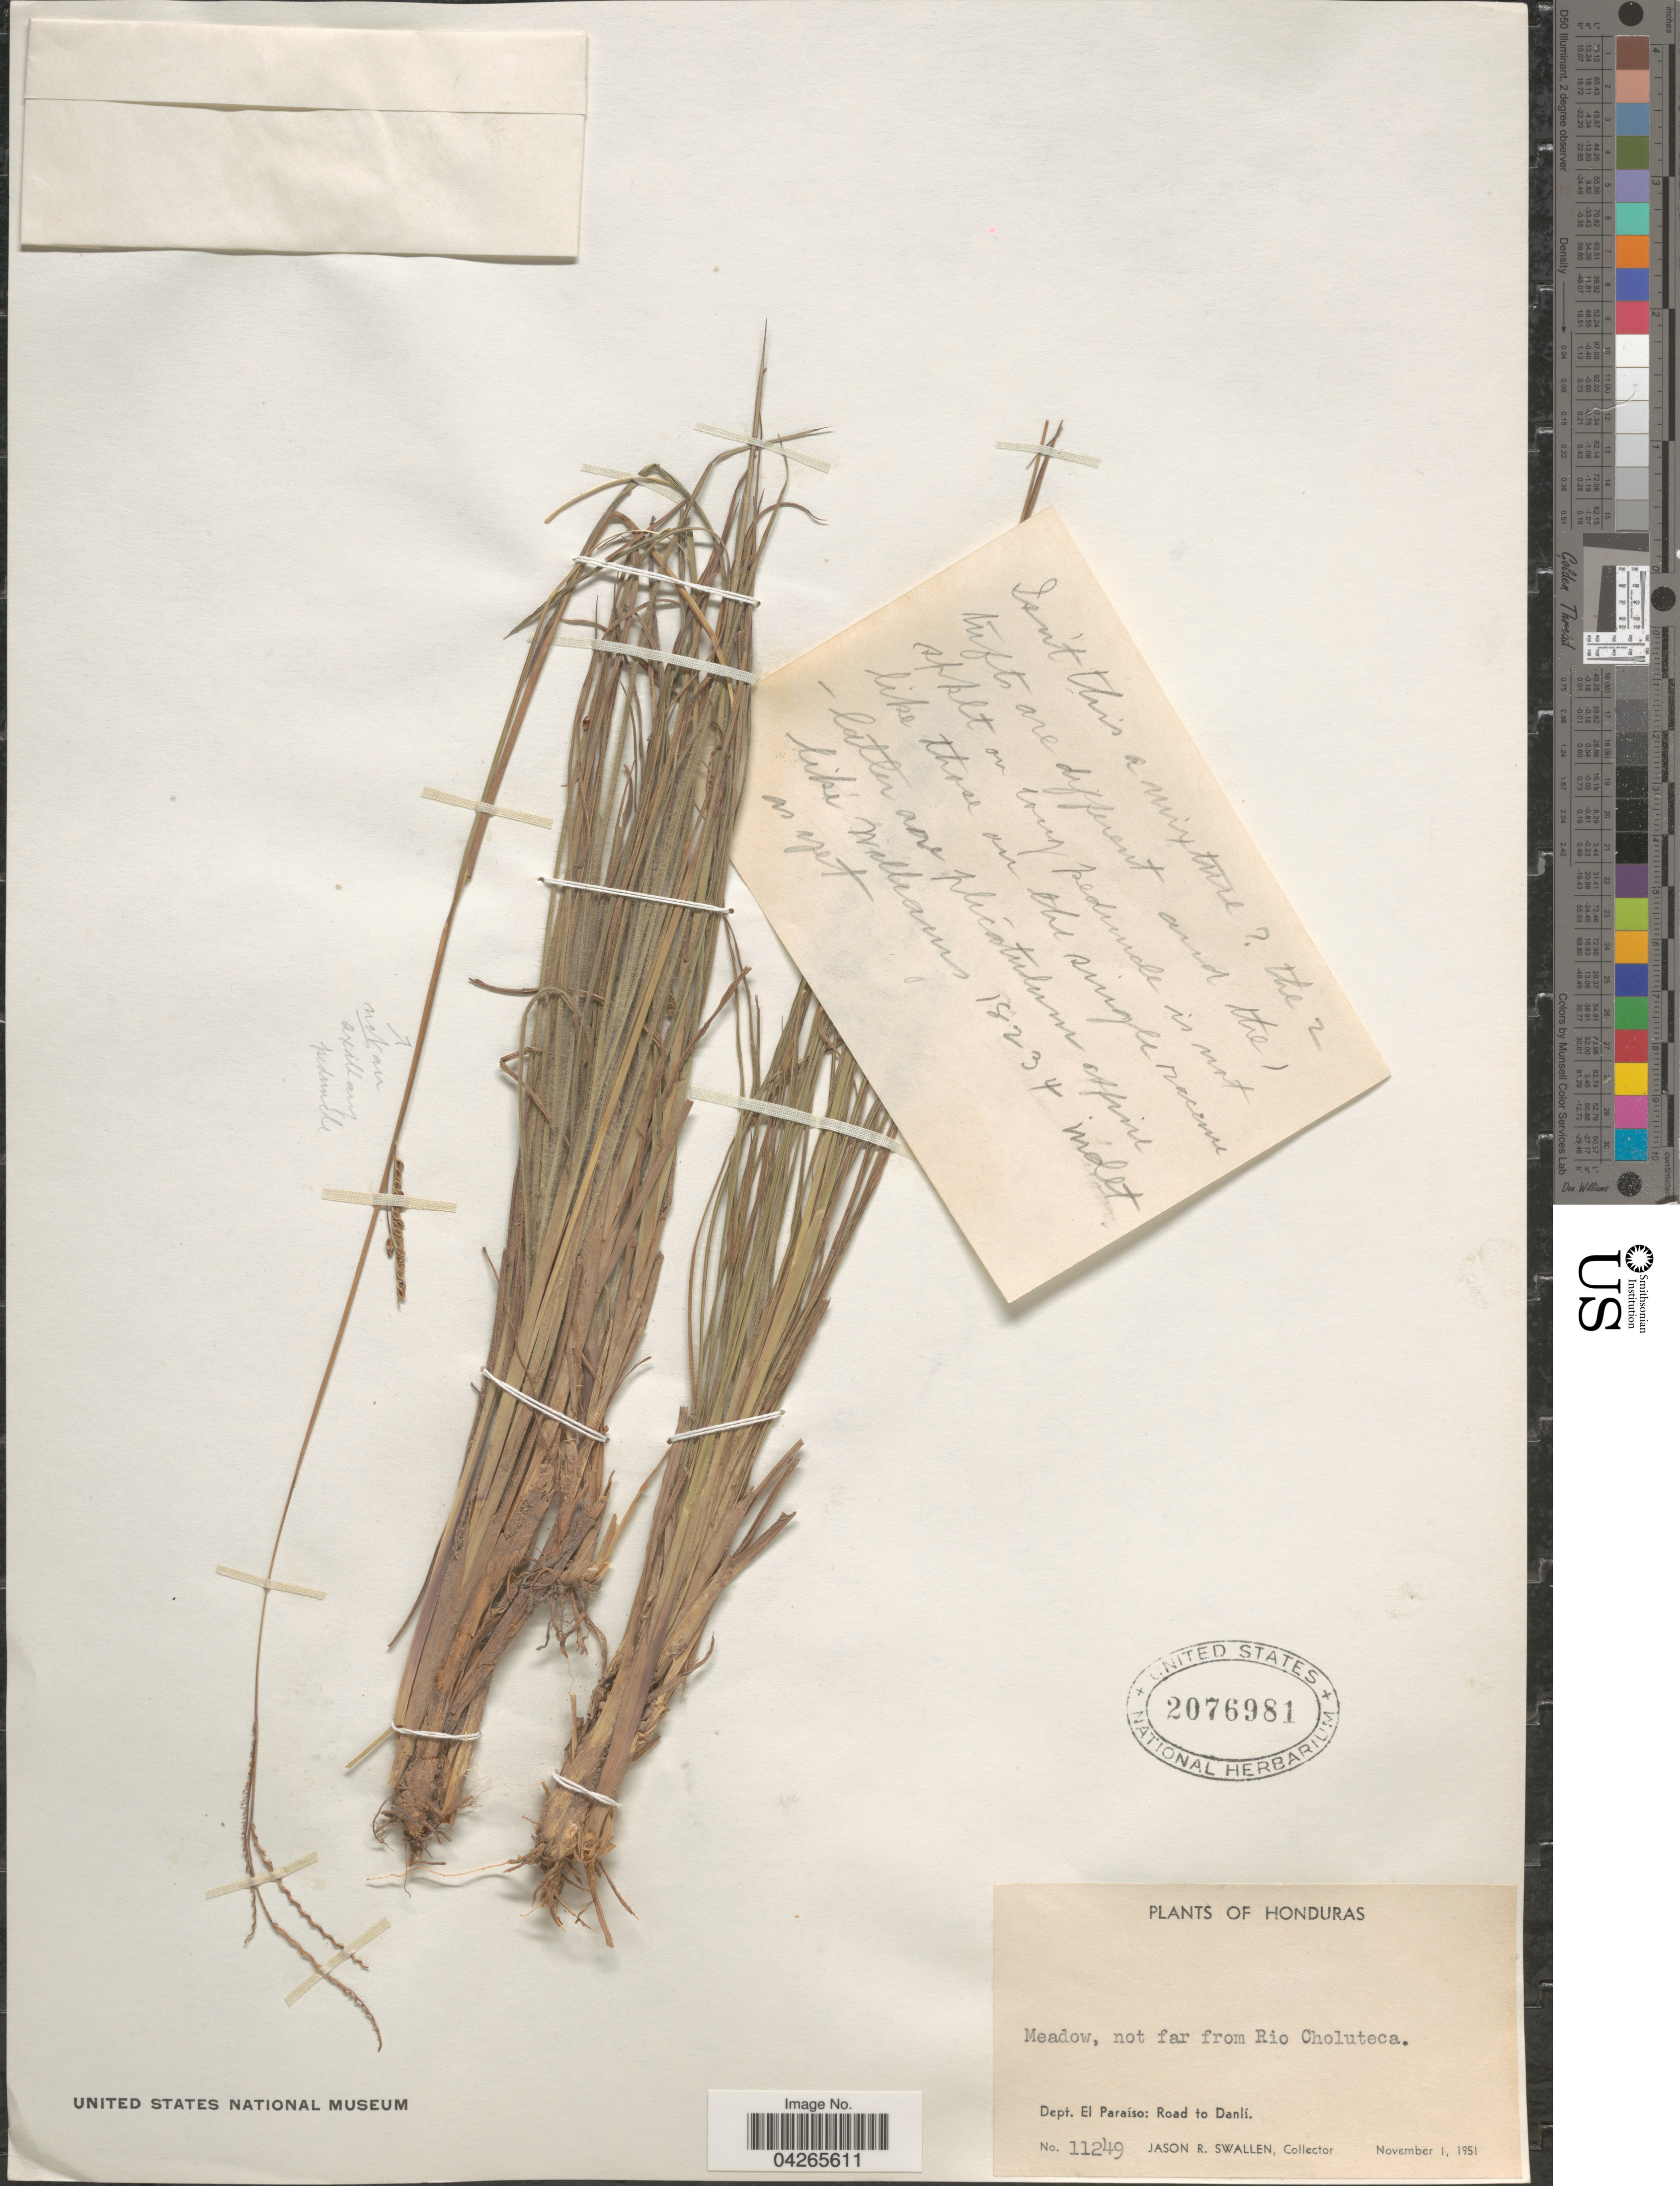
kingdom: Plantae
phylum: Tracheophyta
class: Liliopsida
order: Poales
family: Poaceae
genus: Paspalum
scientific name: Paspalum plicatulum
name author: Michx.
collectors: J. R. Swallen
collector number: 11249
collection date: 1951-11-01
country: Honduras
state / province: El Paraiso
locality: Meadow, not far from Rio Choluteca. Dept. El Paraíso: Road to Danlí.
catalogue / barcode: US 2076981